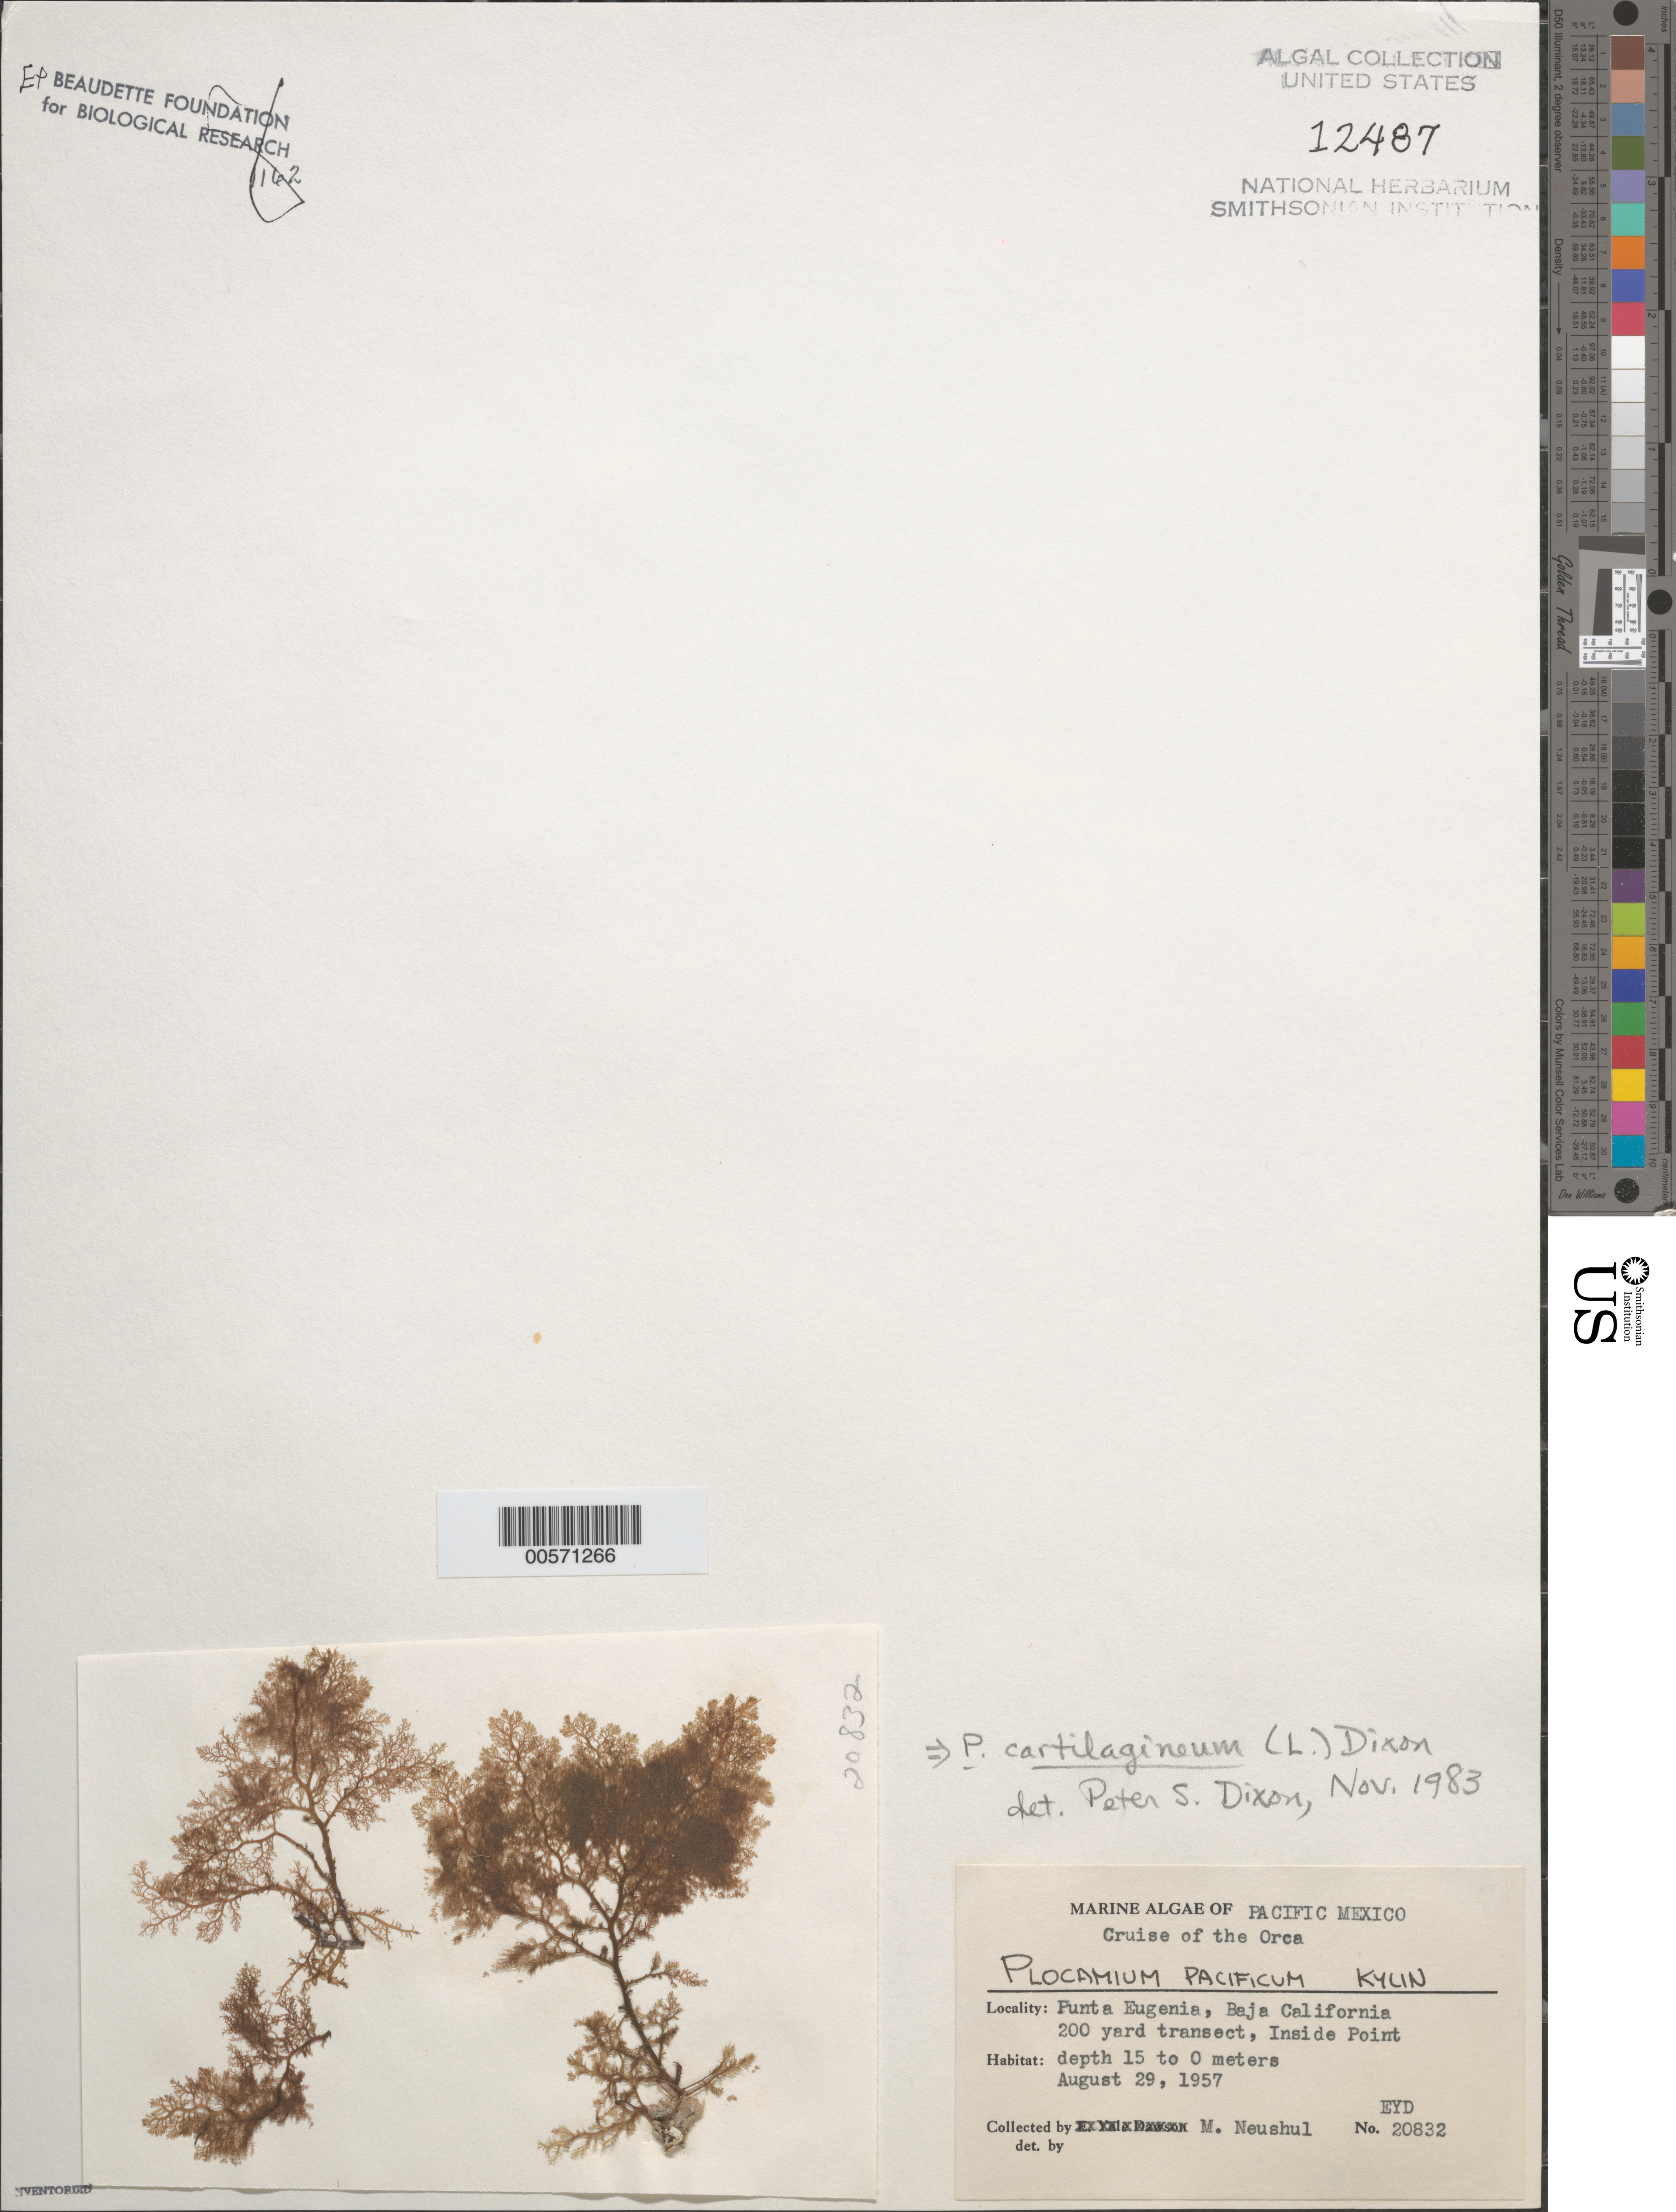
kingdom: Plantae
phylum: Rhodophyta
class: Florideophyceae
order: Plocamiales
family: Plocamiaceae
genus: Plocamium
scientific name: Plocamium cartilagineum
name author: (L.) P.S. Dixon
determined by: Dixon, P. S.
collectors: M. Neushul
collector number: EYD 20832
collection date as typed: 29 Aug 1957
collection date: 1957-08-29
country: Mexico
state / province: Baja California Sur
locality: Punta Eugenia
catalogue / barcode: US 12487